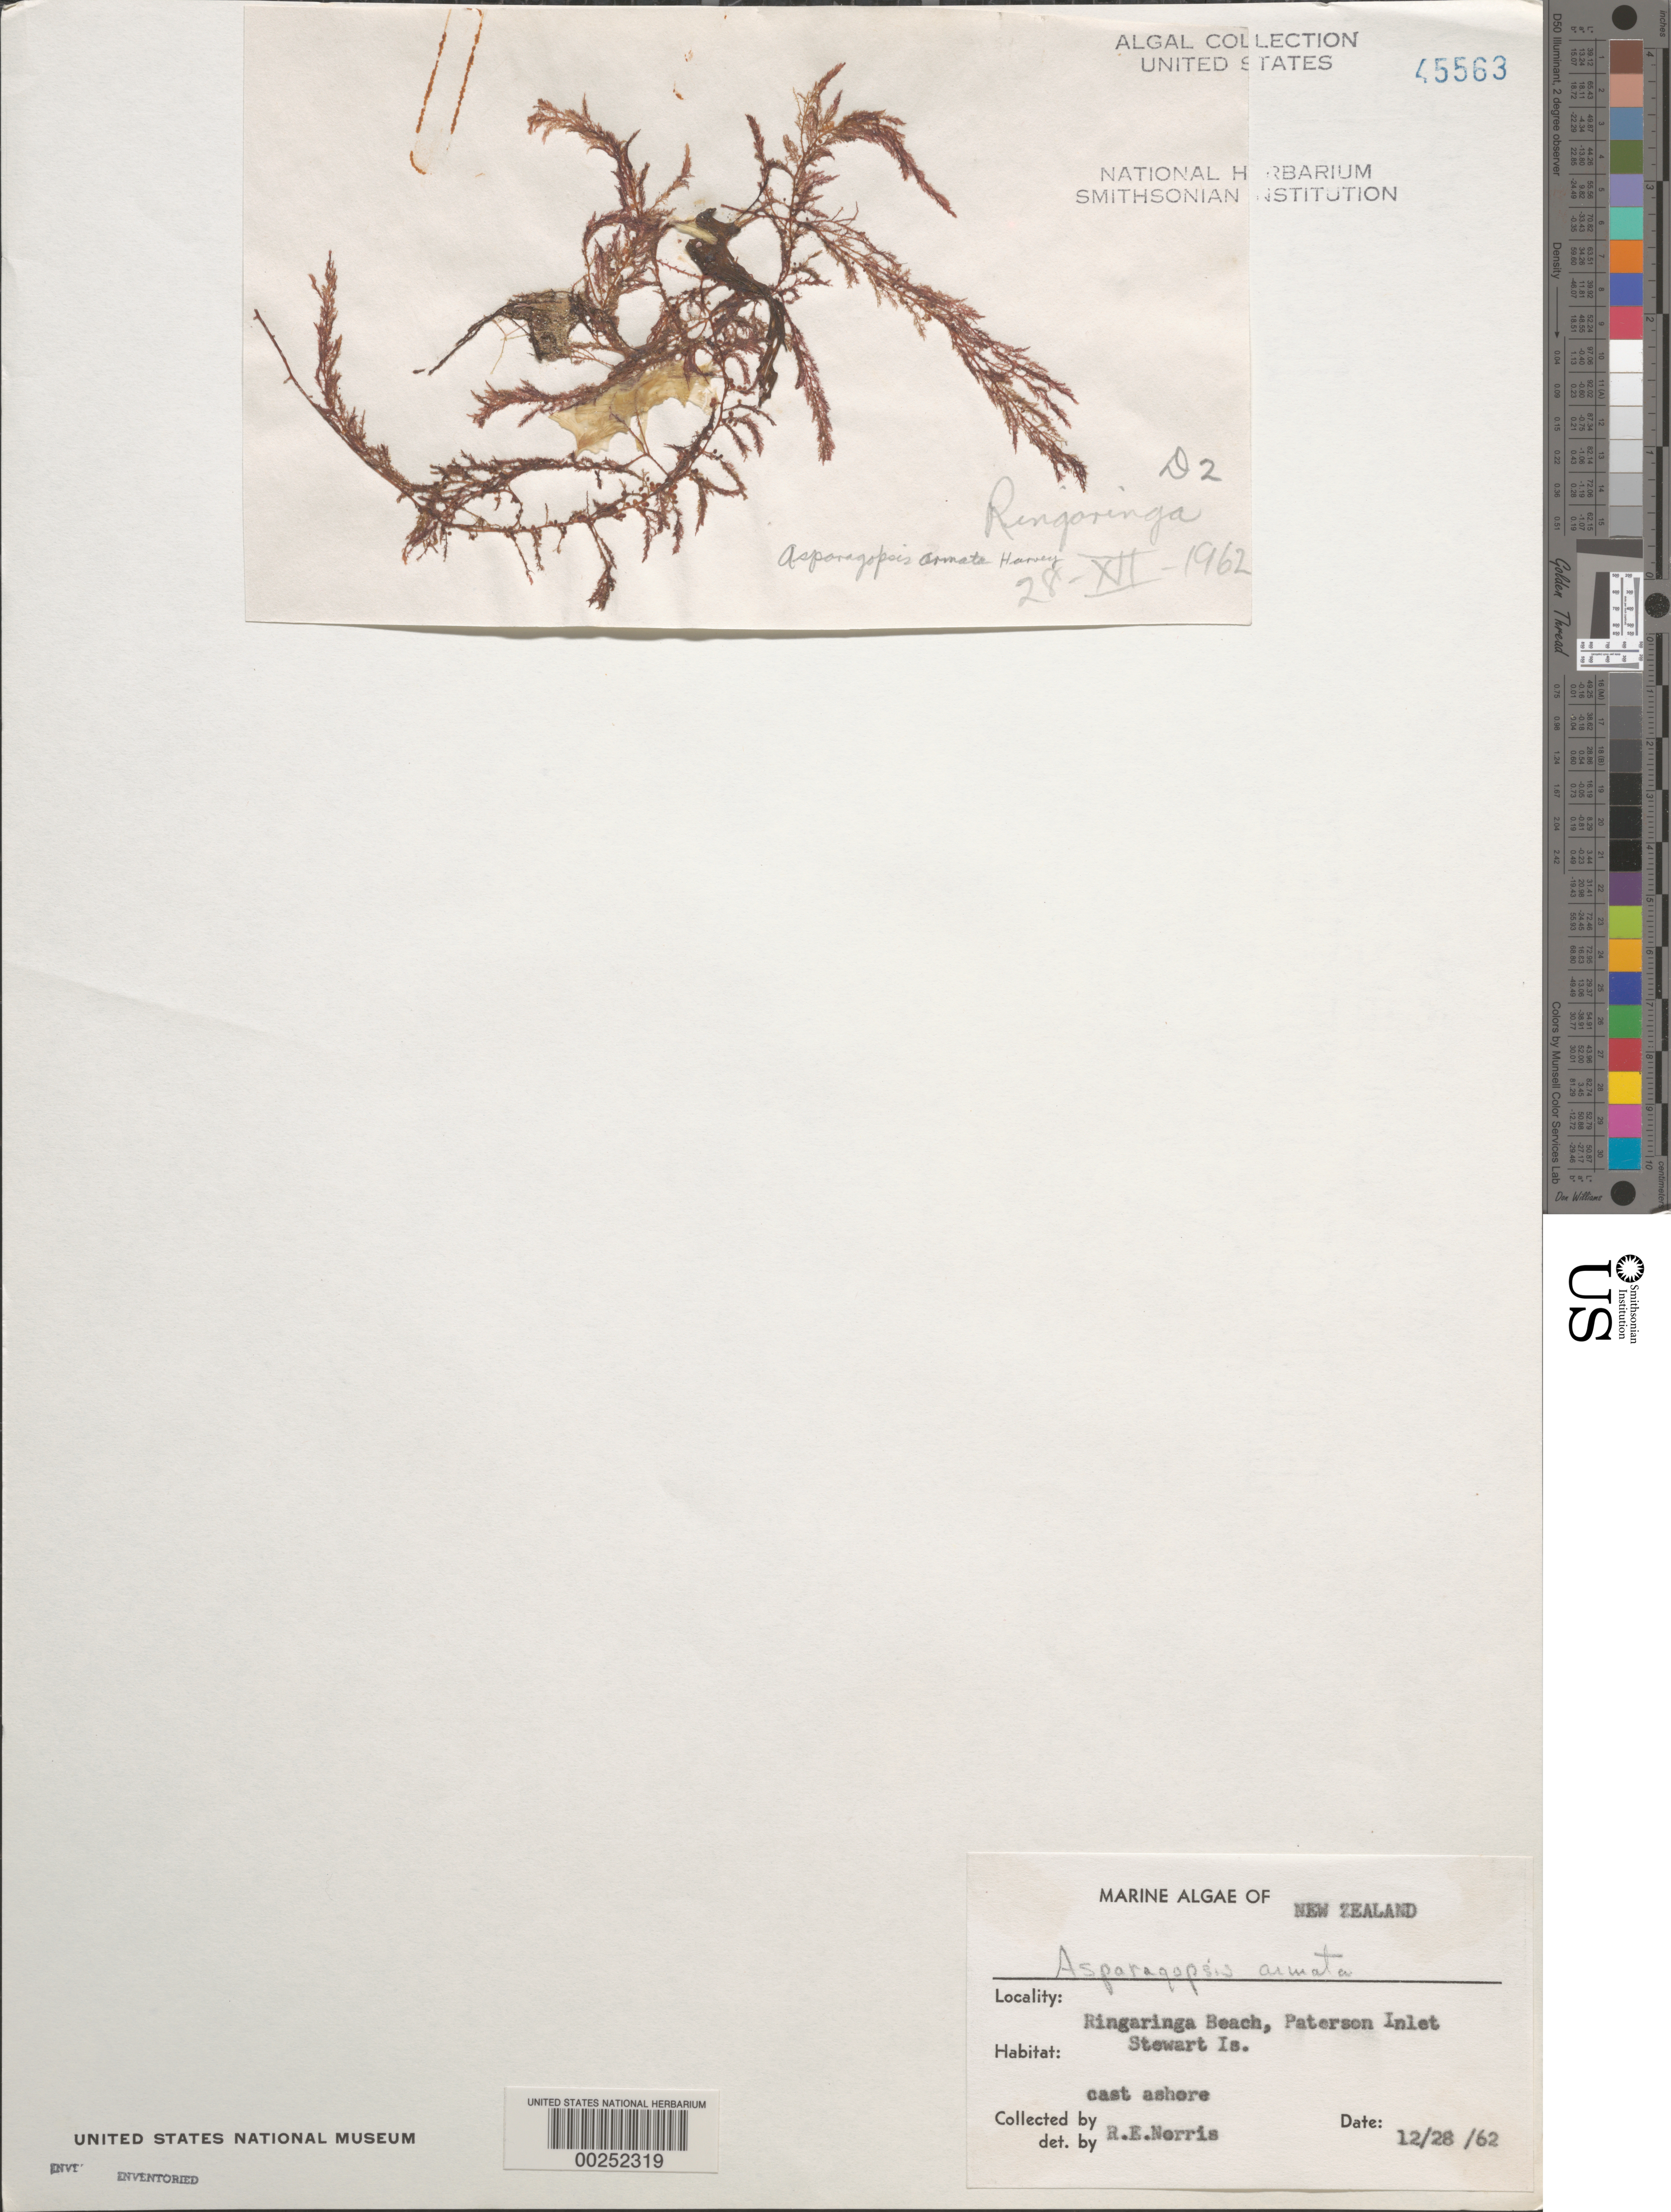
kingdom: Plantae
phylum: Rhodophyta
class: Florideophyceae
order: Bonnemaisoniales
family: Bonnemaisoniaceae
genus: Asparagopsis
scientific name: Asparagopsis armata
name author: Harv.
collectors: R. E. Norris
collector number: D2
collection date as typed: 28 Dec 1962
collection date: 1962-12-28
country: New Zealand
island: Stewart Island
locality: Ringaringa Beach, Paterson Inlet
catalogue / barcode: US 45563